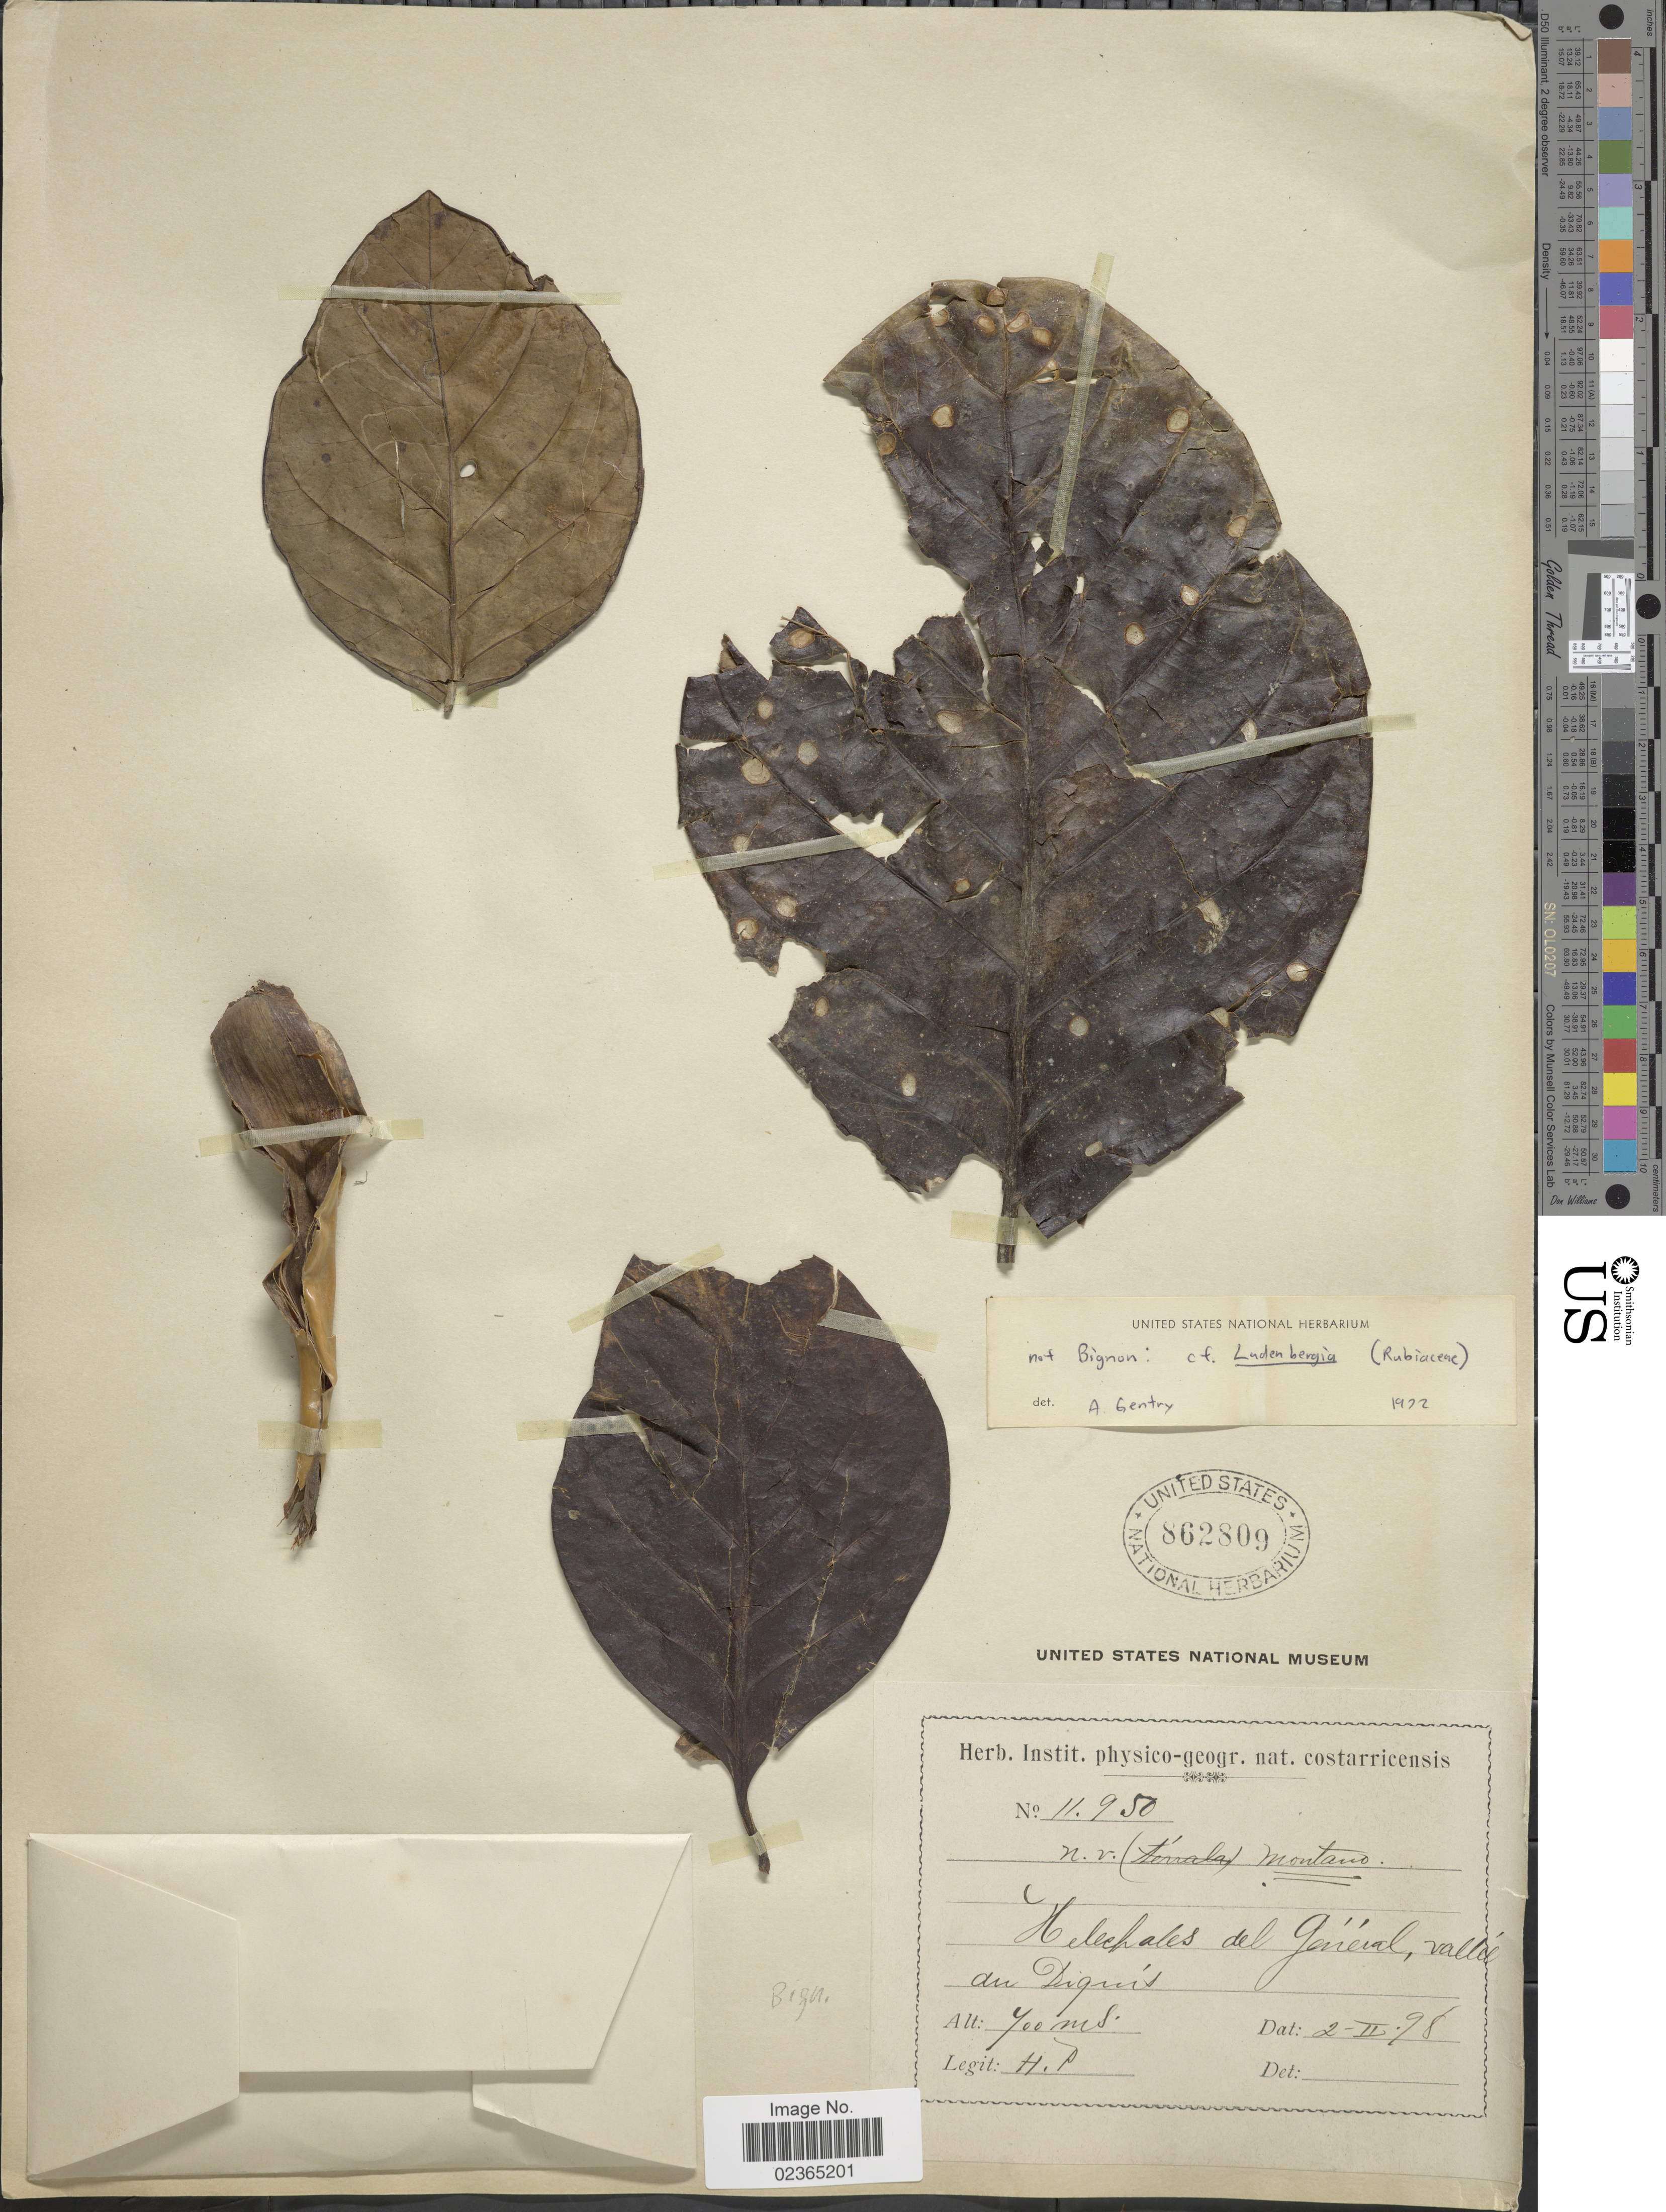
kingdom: Plantae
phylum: Tracheophyta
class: Magnoliopsida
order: Gentianales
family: Rubiaceae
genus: Ladenbergia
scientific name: Ladenbergia sp.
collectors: H. F. Pittier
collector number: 11950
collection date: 1898-02-02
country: Costa Rica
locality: Helechales del General, vallée du Diquis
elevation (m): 700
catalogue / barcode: US 862809